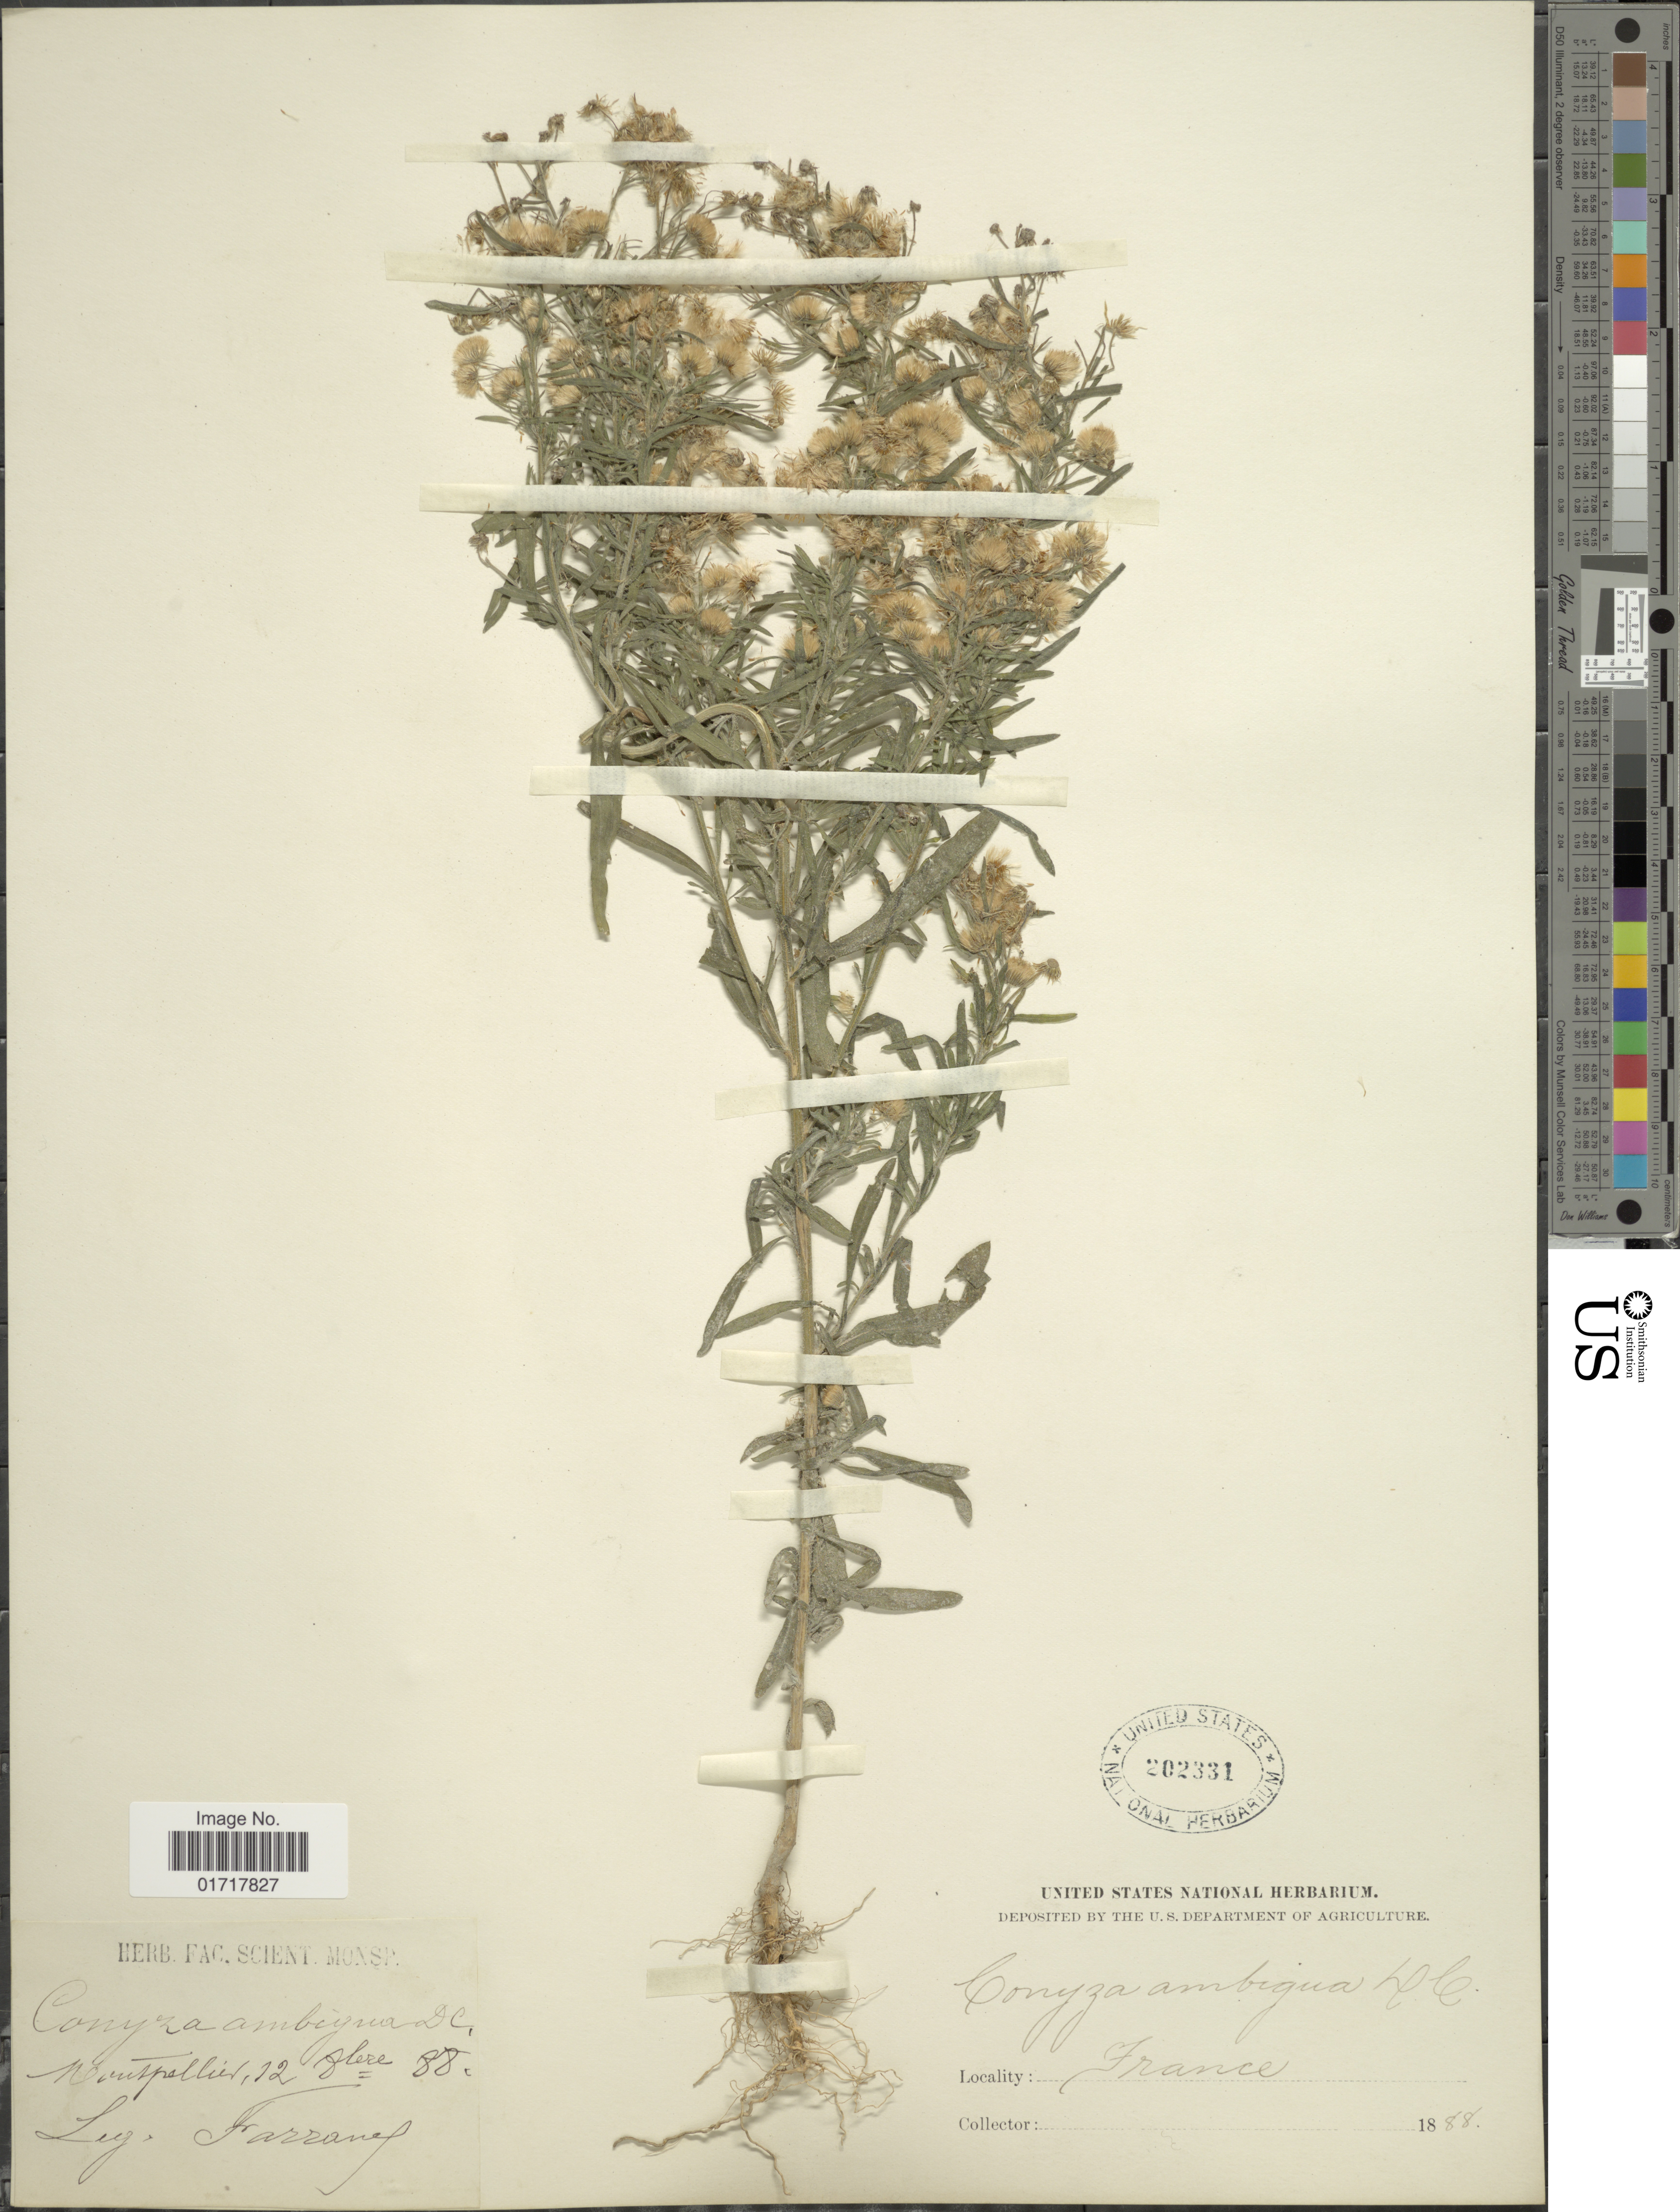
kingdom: Plantae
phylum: Tracheophyta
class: Magnoliopsida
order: Asterales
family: Asteraceae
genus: Conyza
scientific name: Conyza ambigua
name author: DC.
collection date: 1888-10-12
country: France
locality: Montpellier, France.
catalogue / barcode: US 202331